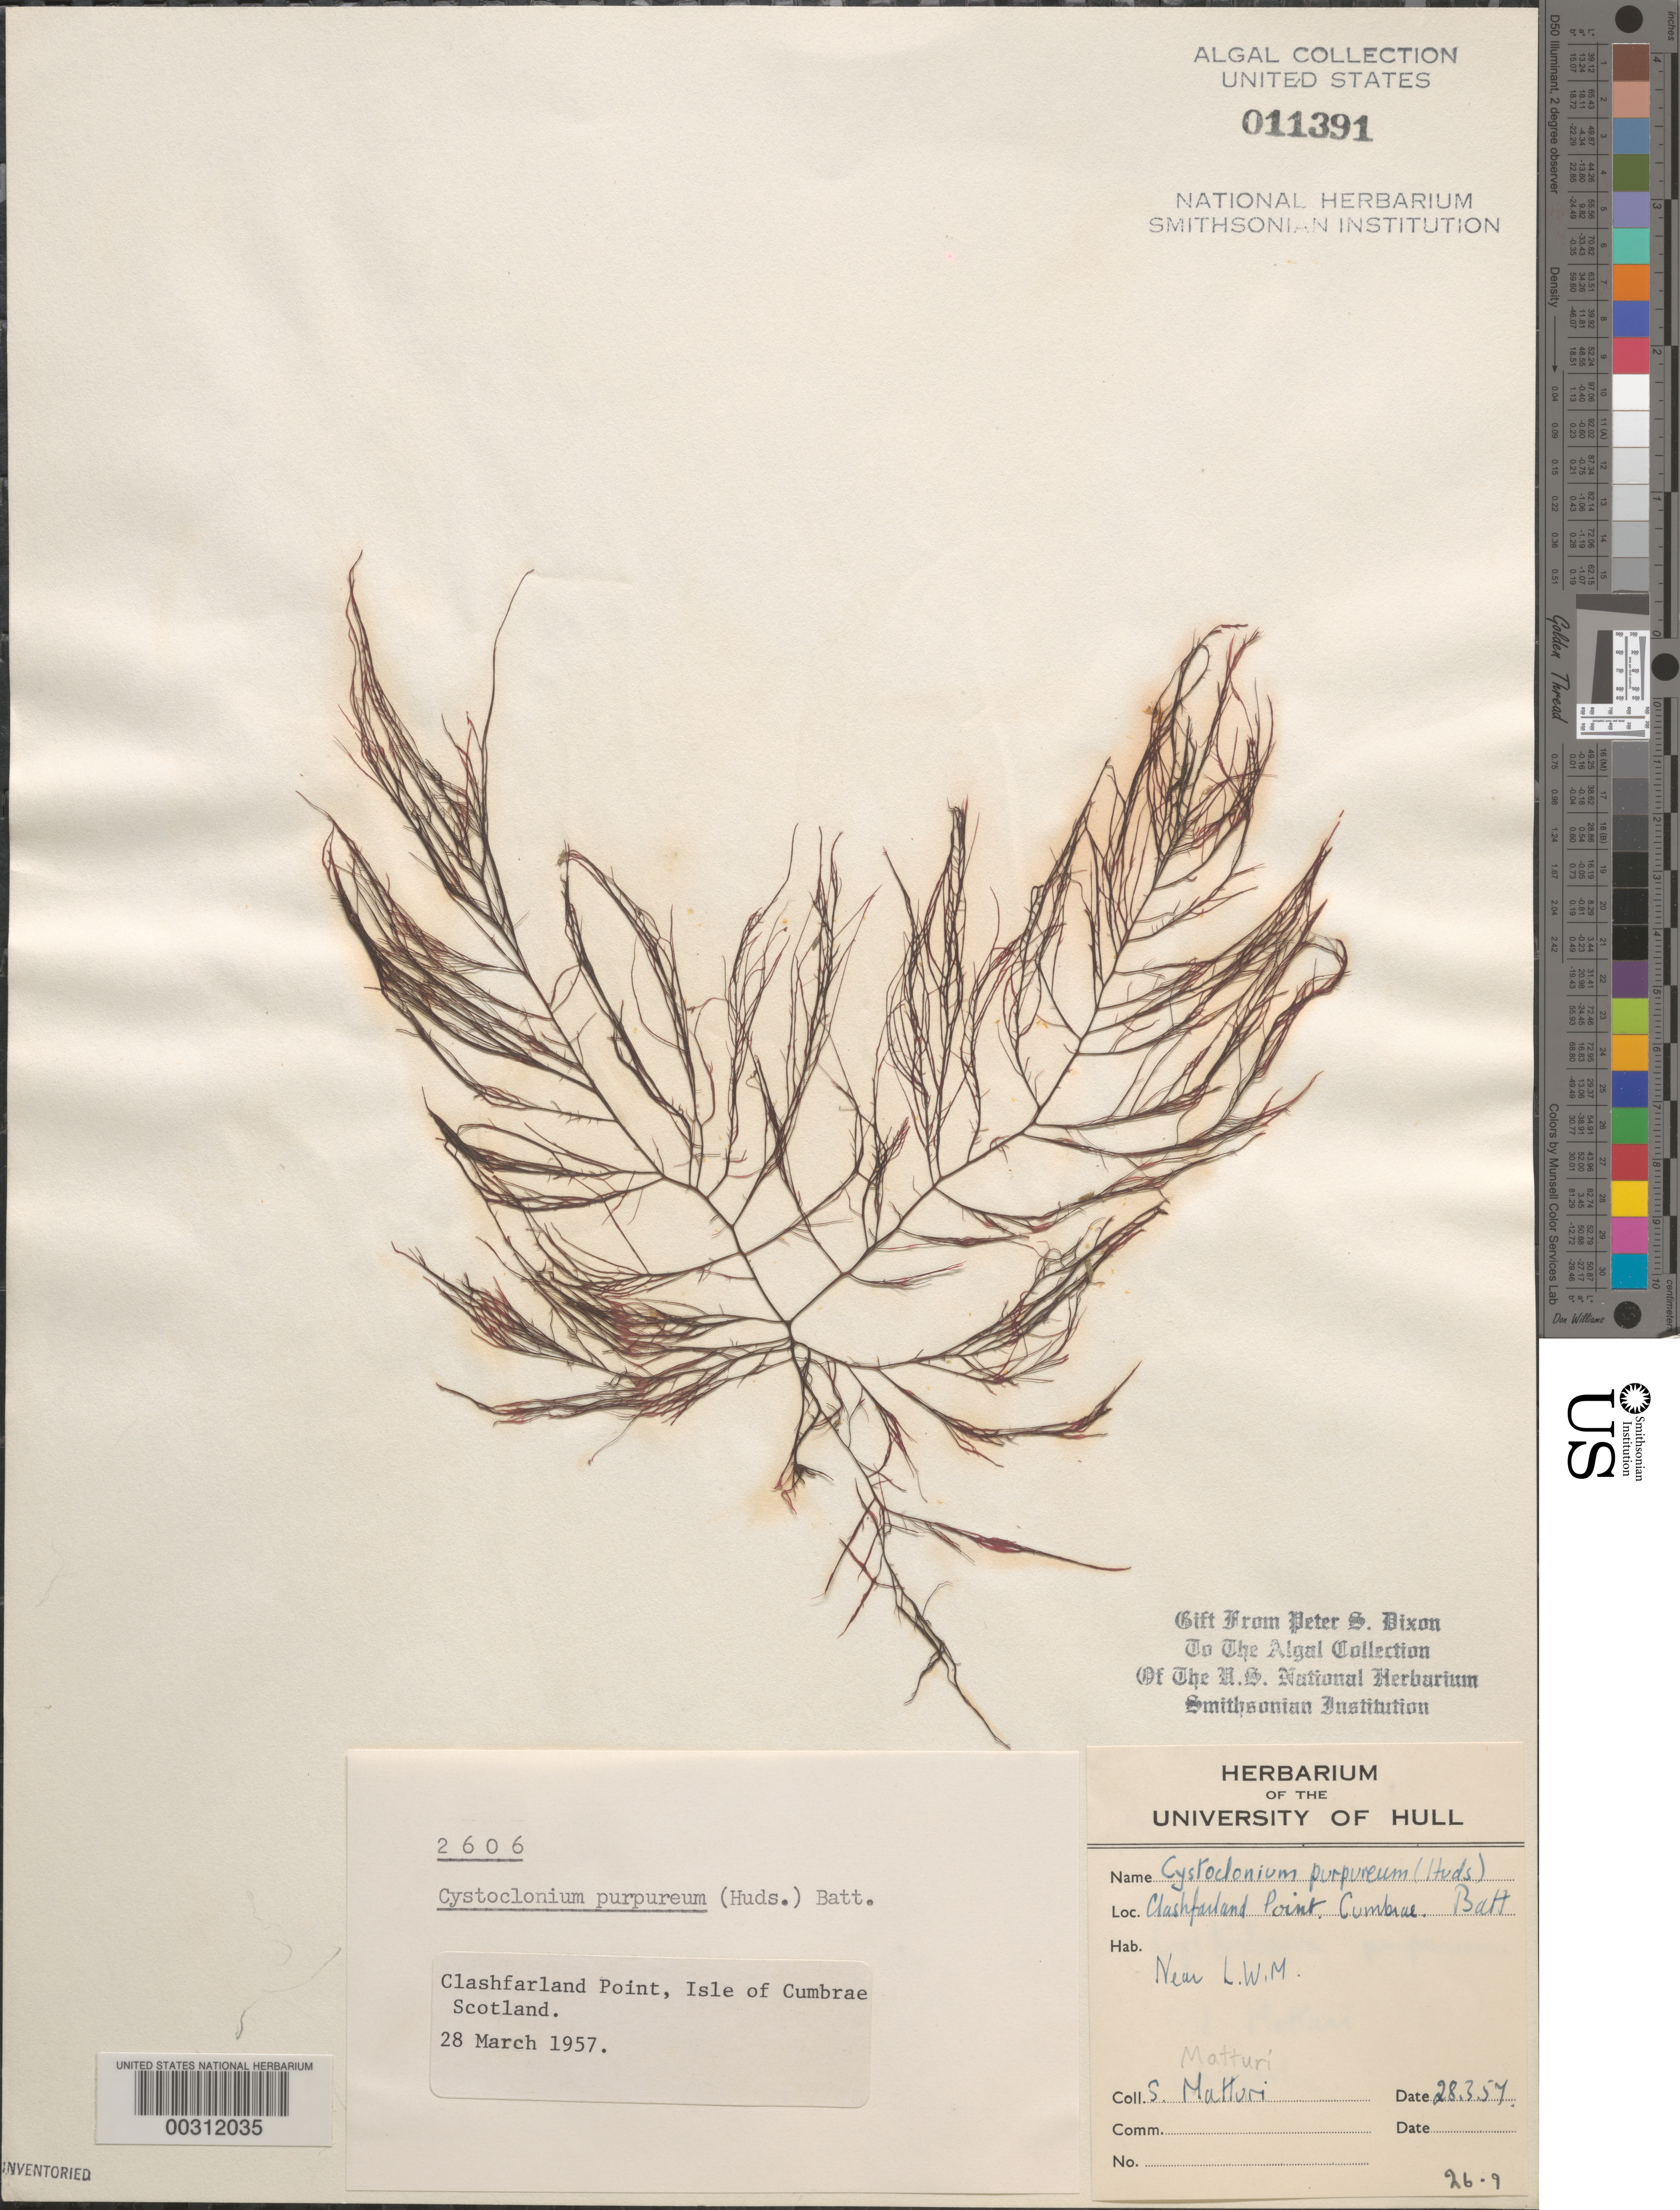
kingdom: Plantae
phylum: Rhodophyta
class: Florideophyceae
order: Gigartinales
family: Cystocloniaceae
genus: Cystoclonium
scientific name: Cystoclonium purpureum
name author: (Huds.) Batters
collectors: S. Matturi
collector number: PSD 2606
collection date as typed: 28 Mar 1957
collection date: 1957-03-28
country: United Kingdom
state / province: Scotland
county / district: North Ayrshire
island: Great Cumbrae Island (Isle of Cumbrae)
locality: Clashfarland Point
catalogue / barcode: US 11391